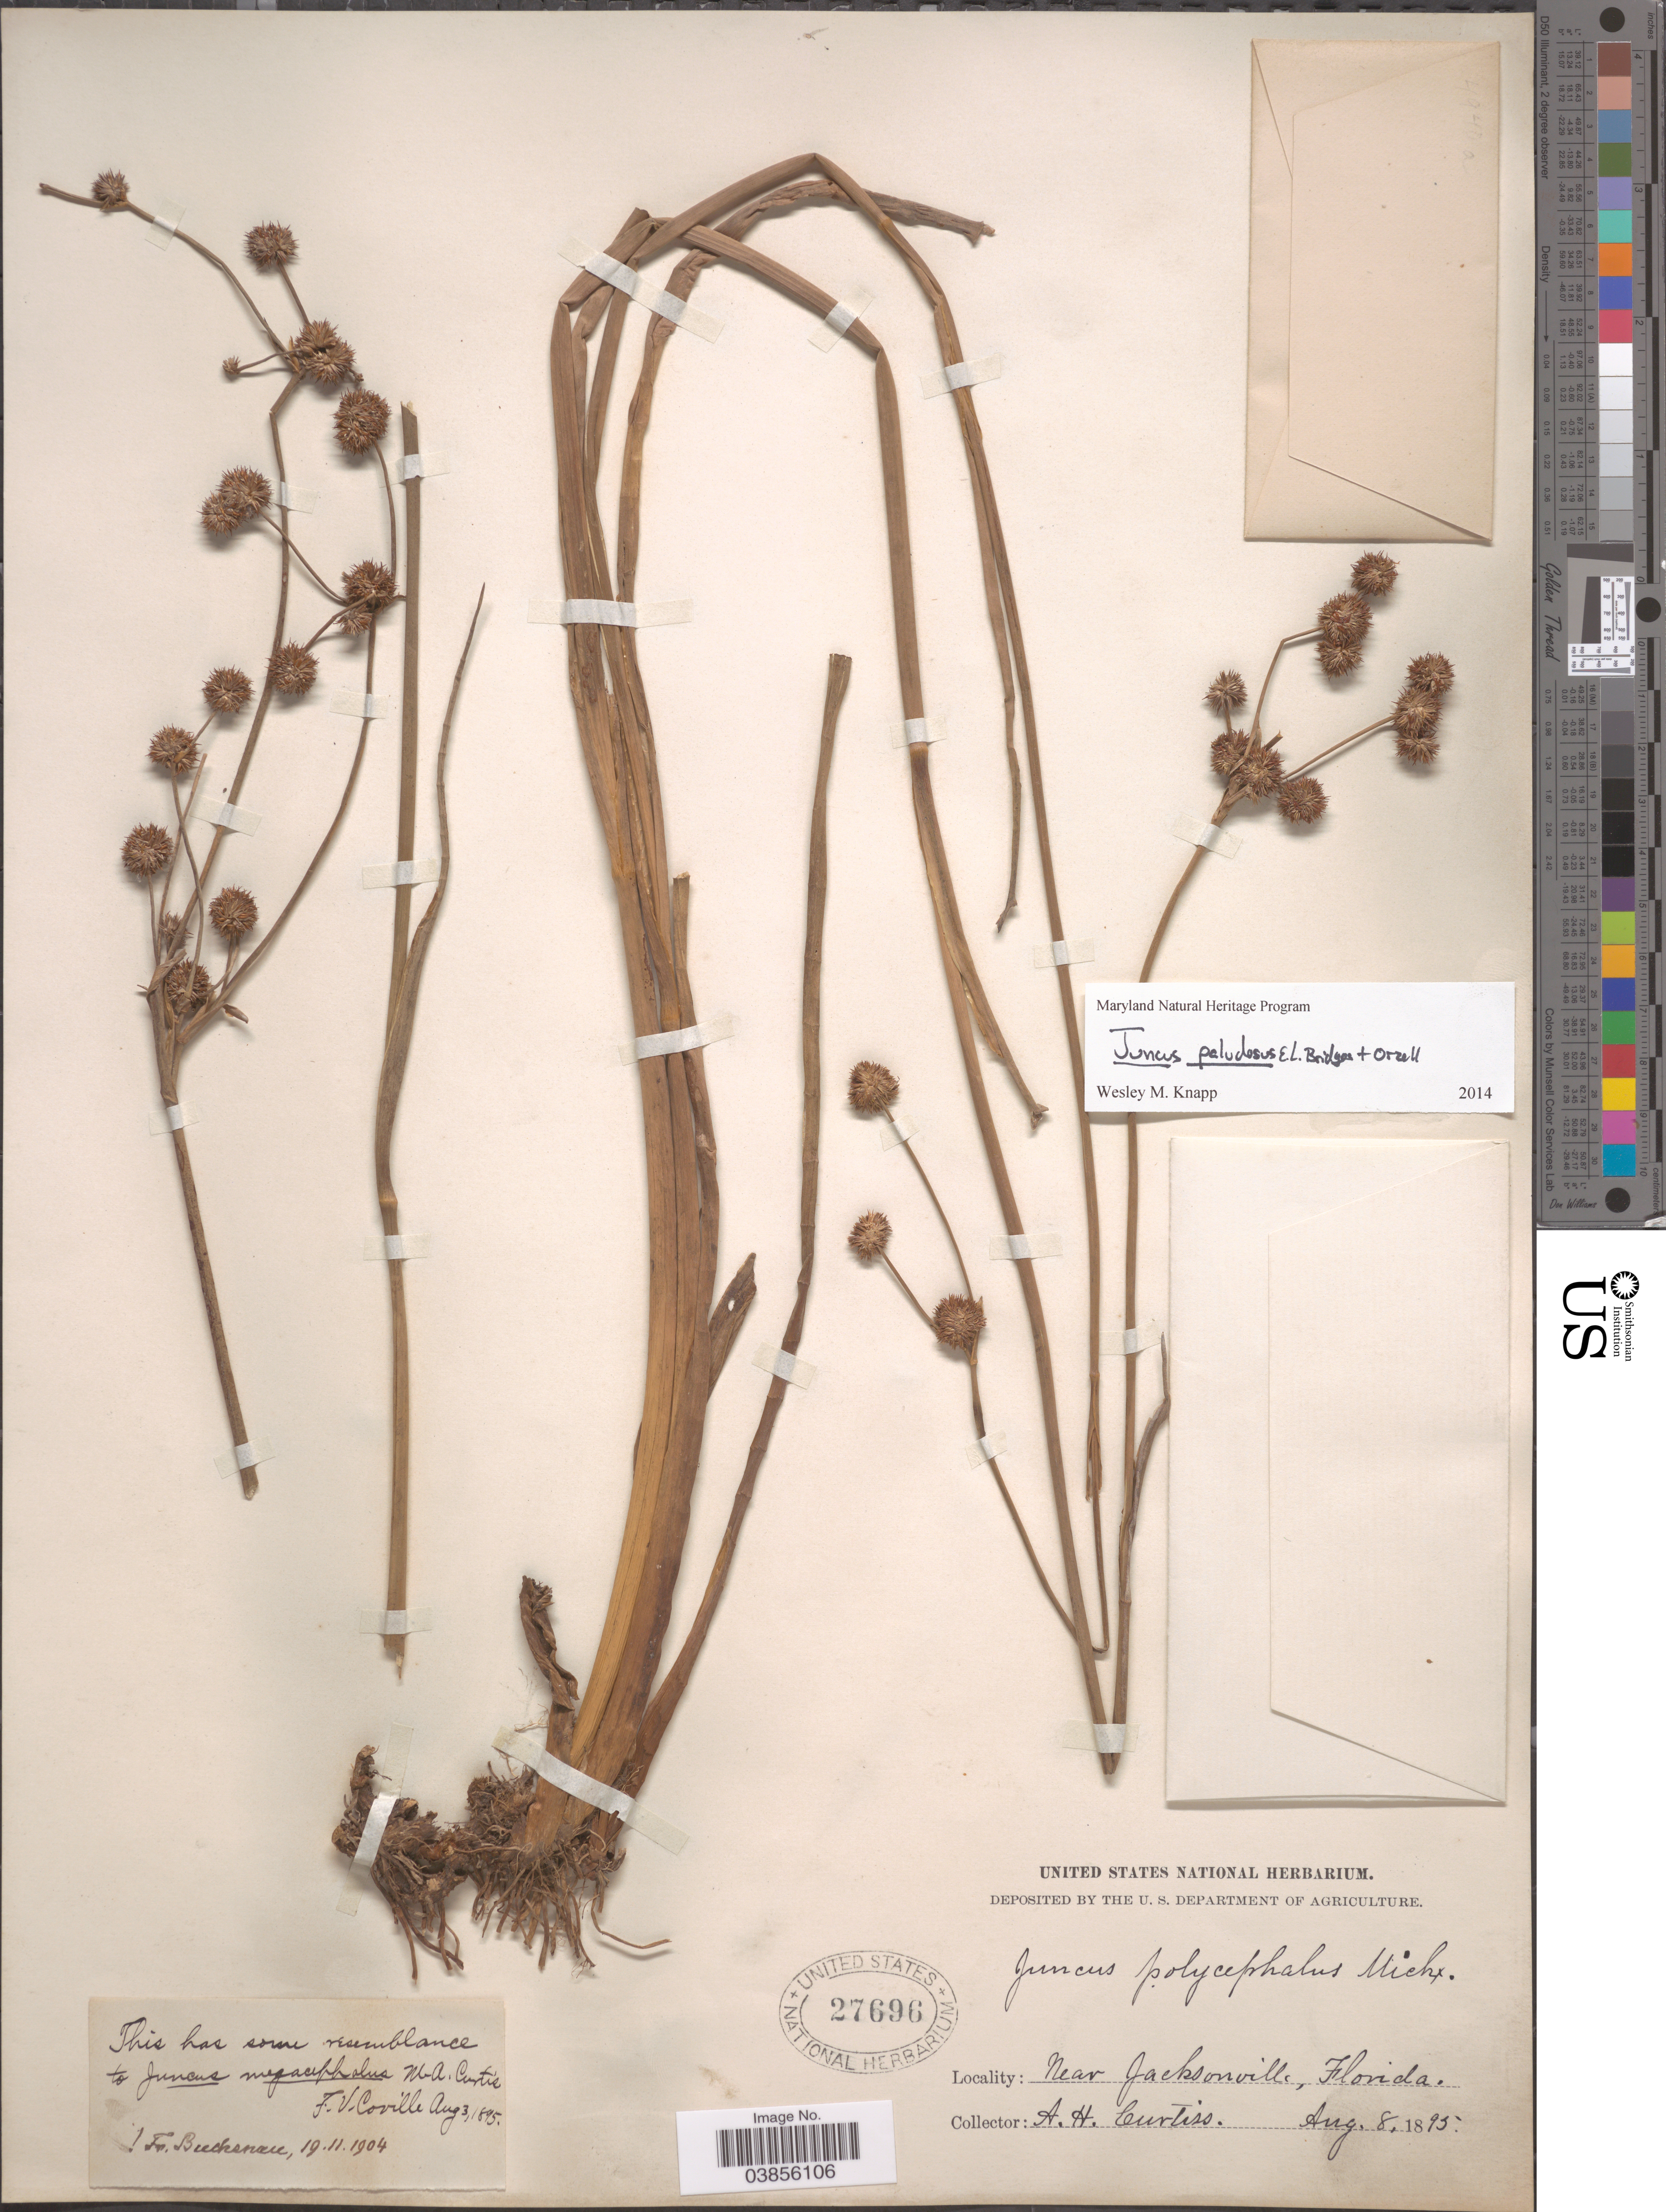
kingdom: Plantae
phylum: Tracheophyta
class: Liliopsida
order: Poales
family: Juncaceae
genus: Juncus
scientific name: Juncus paludosus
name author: E.L. Bridges & Orzell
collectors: A. H. Curtiss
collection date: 1895-08-08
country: United States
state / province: Florida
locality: Near Jacksonville.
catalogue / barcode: US 27696